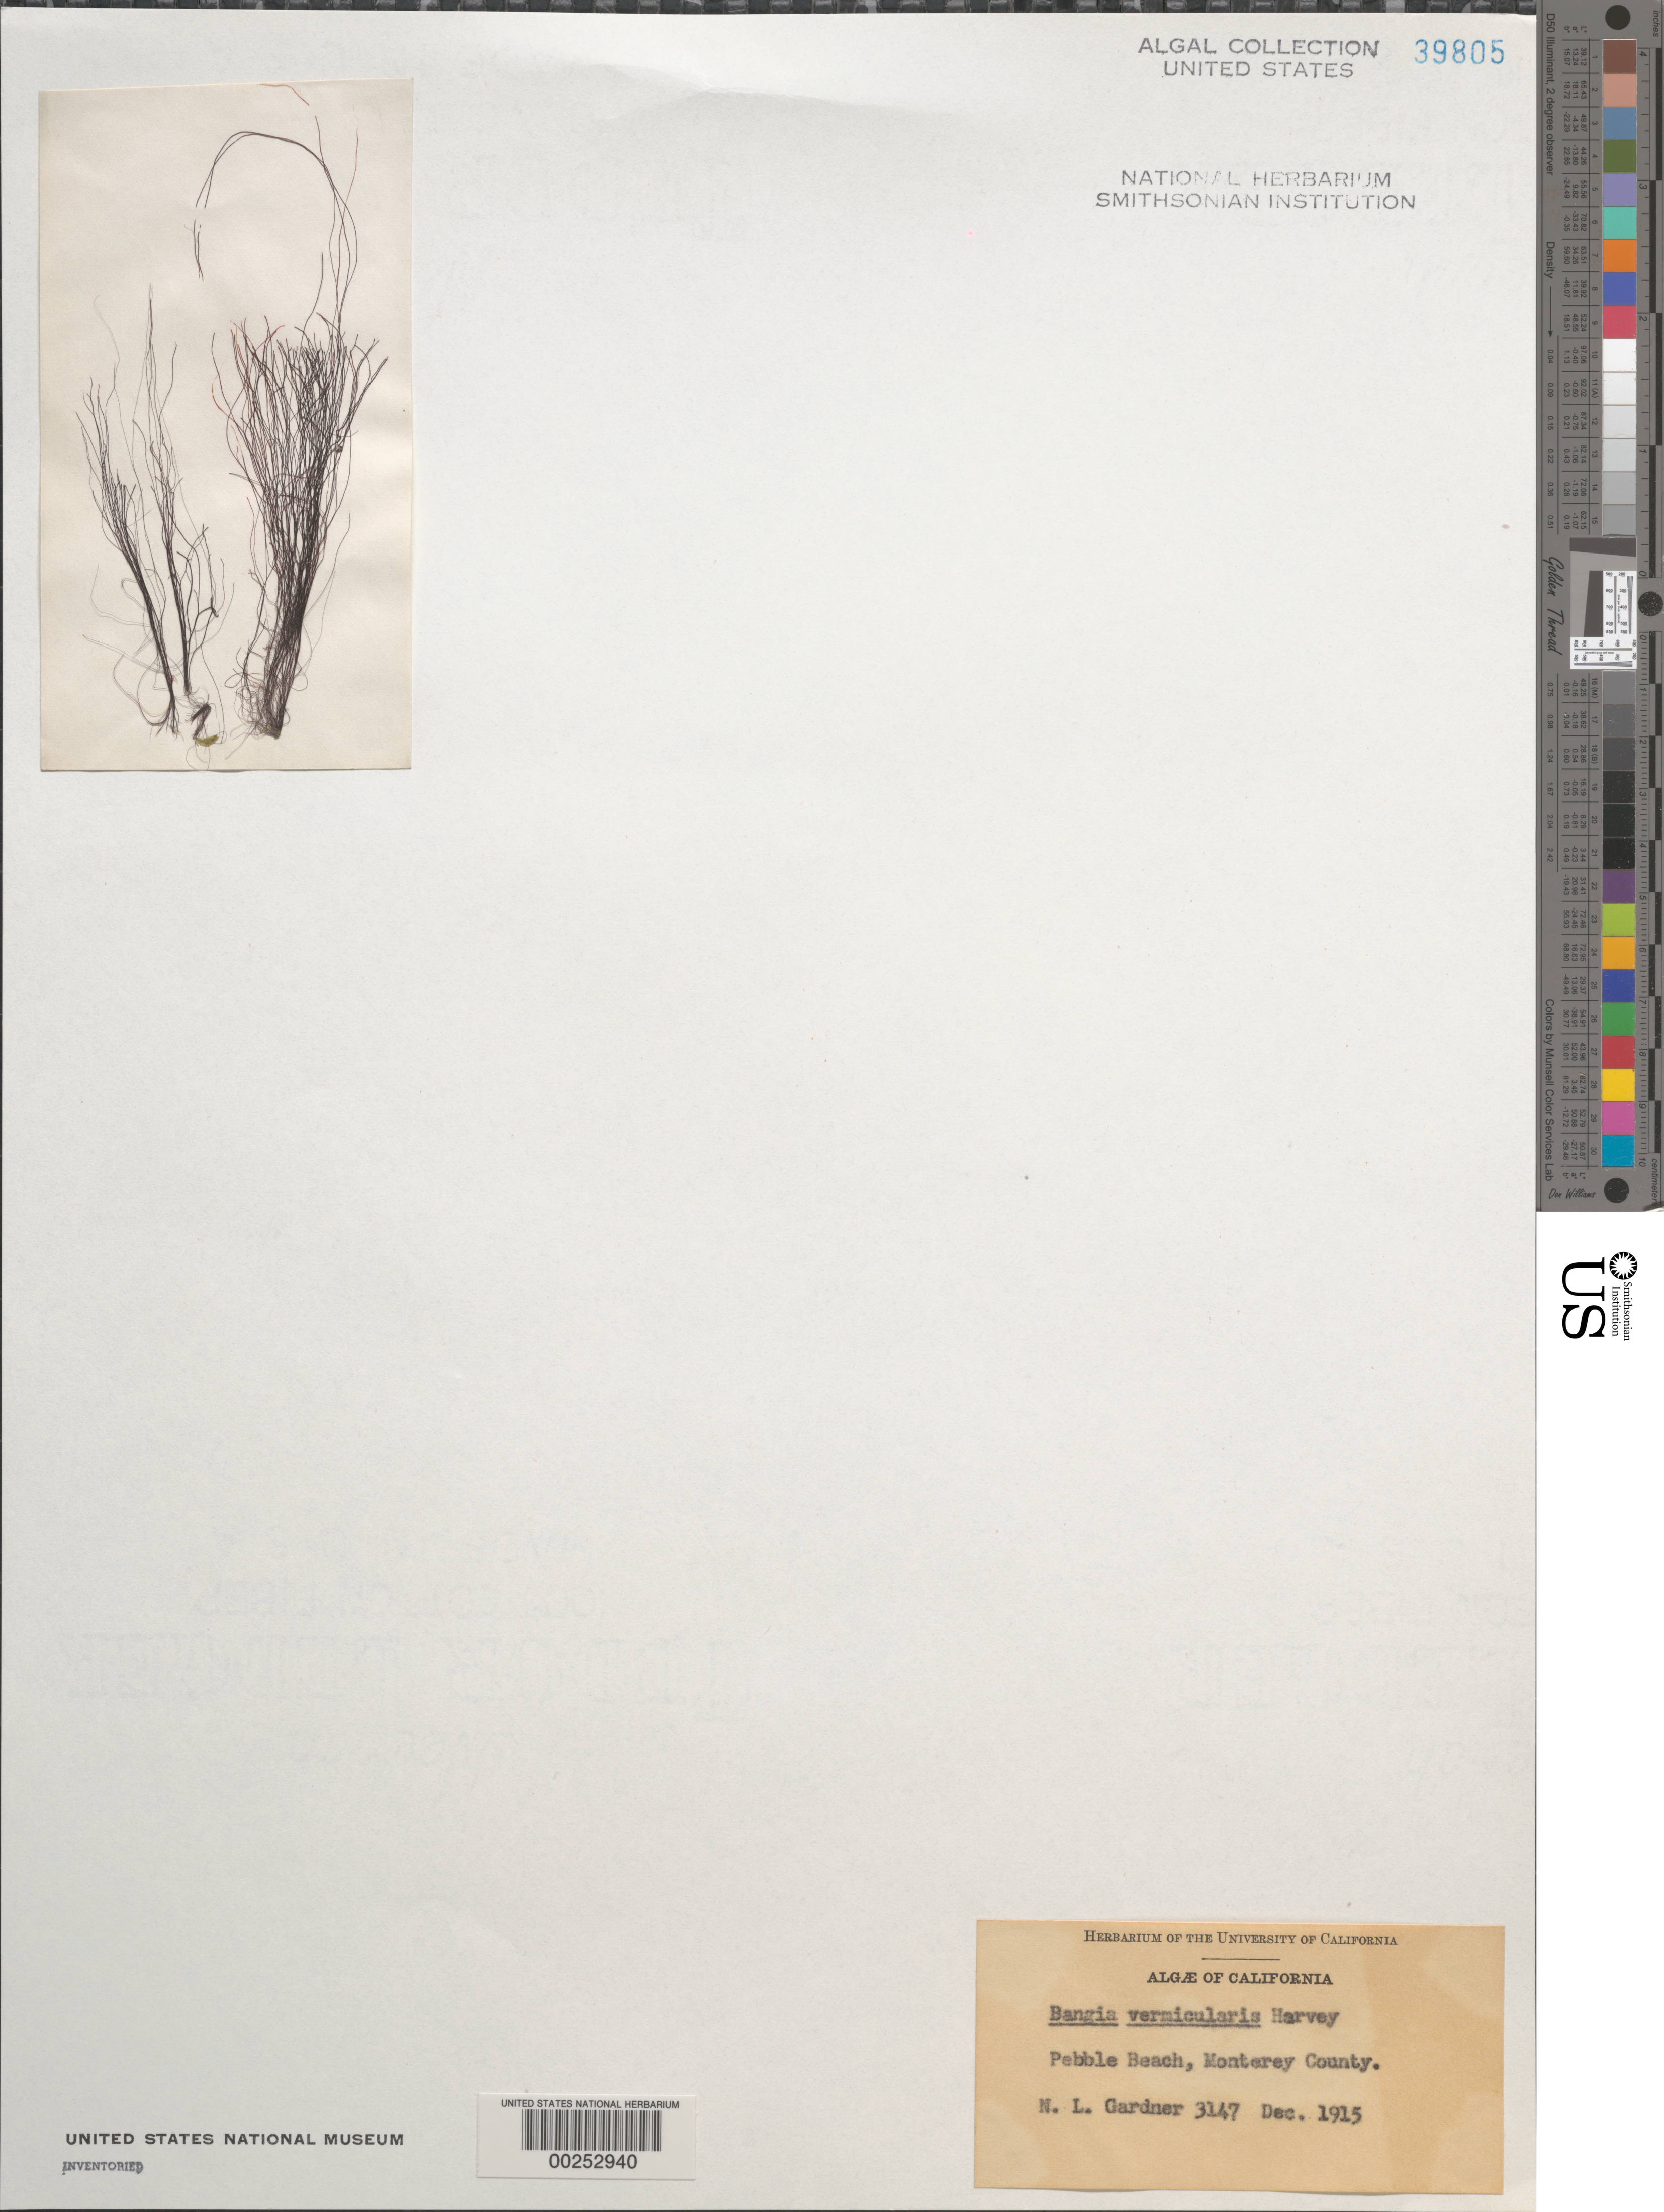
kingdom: Plantae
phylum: Rhodophyta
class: Bangiophyceae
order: Bangiales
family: Bangiaceae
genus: Bangia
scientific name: Bangia vermicularis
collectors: N. Gardner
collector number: NLG 3147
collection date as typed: Dec 1915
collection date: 1915-12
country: United States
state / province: California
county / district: Monterey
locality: Pebble Beach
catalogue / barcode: US 39805